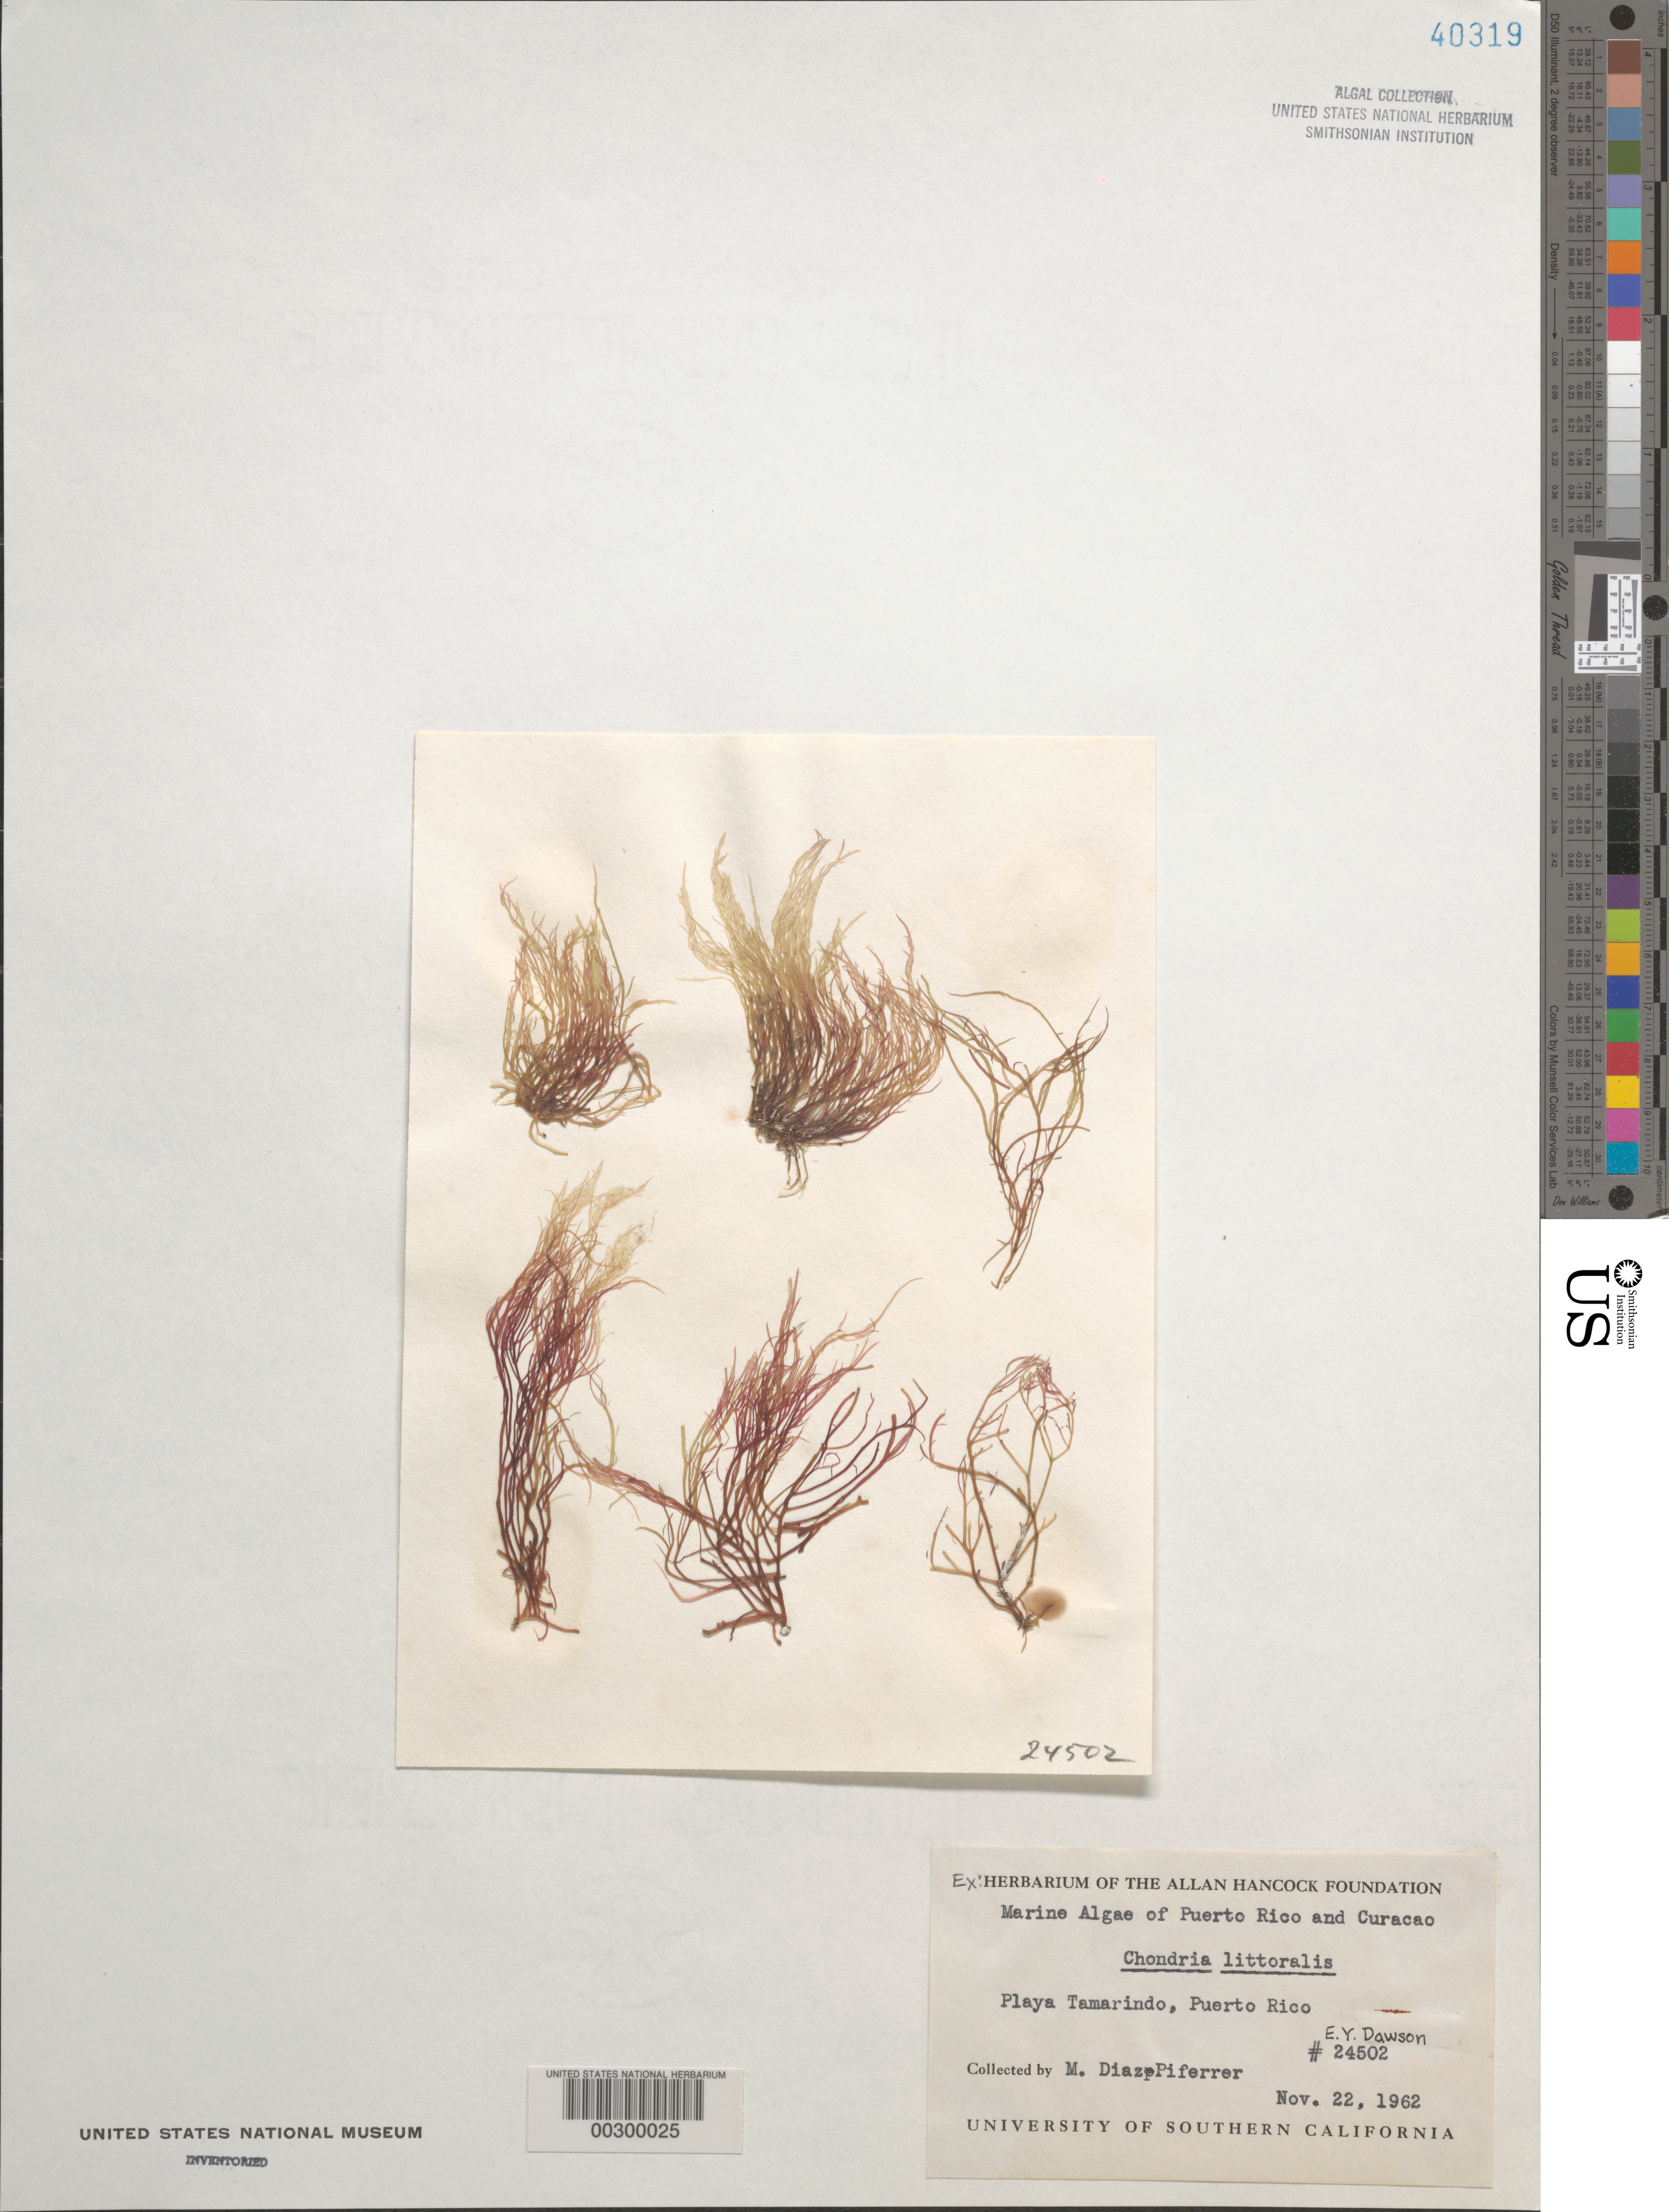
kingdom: Plantae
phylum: Rhodophyta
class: Florideophyceae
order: Ceramiales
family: Rhodomelaceae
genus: Chondria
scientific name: Chondria littoralis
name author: Harv.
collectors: M. Diaz-Piferrer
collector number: EYD 24502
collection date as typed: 22 Nov 1962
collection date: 1962-11-22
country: Puerto Rico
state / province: Guanica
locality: Playa tamarindo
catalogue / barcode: US 40319